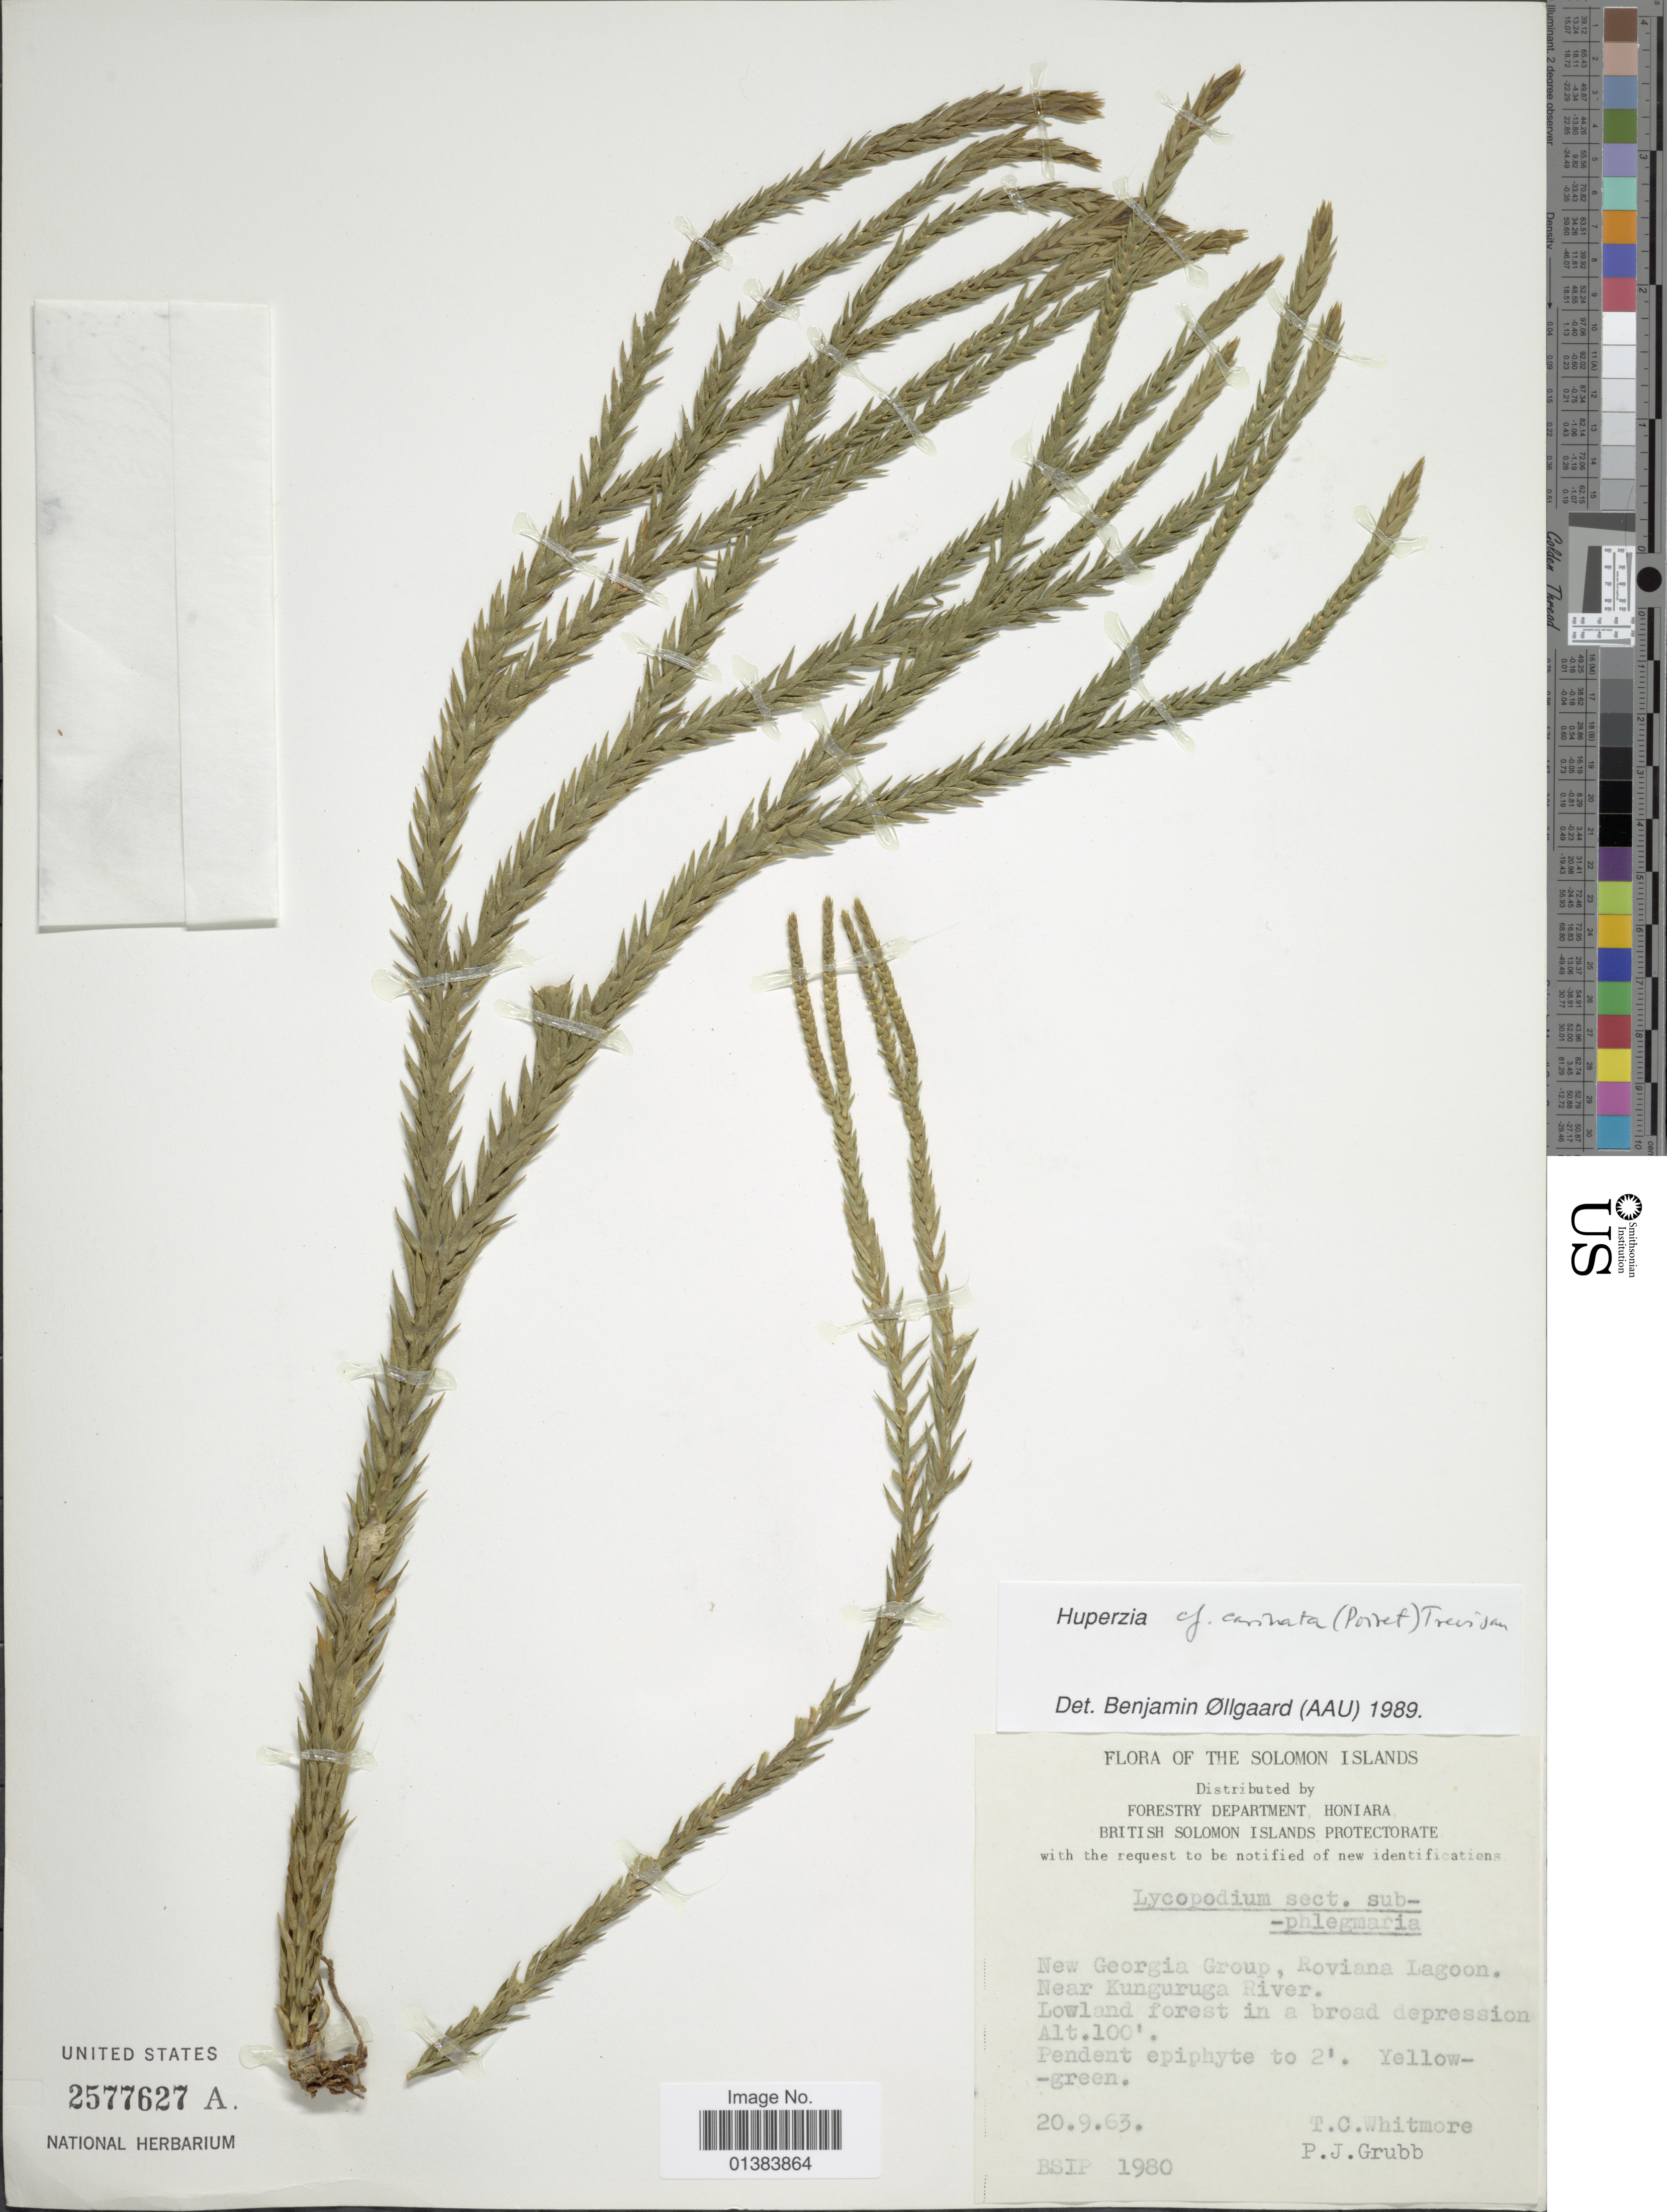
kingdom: Plantae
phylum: Tracheophyta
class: Lycopodiopsida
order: Lycopodiales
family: Lycopodiaceae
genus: Phlegmariurus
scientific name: Phlegmariurus carinatus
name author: (Desv.) Ching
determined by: Field, A. R.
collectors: T. C. Whitmore & P. J. Grubb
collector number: BSIP 1980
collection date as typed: Transcribed d/m/y: 20/9/63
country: Solomon Islands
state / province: Solomon Islands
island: New Georgia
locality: New Georgia Group, Roviana Lagoon. Near Kunguraga River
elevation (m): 30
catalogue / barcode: US 2577627A